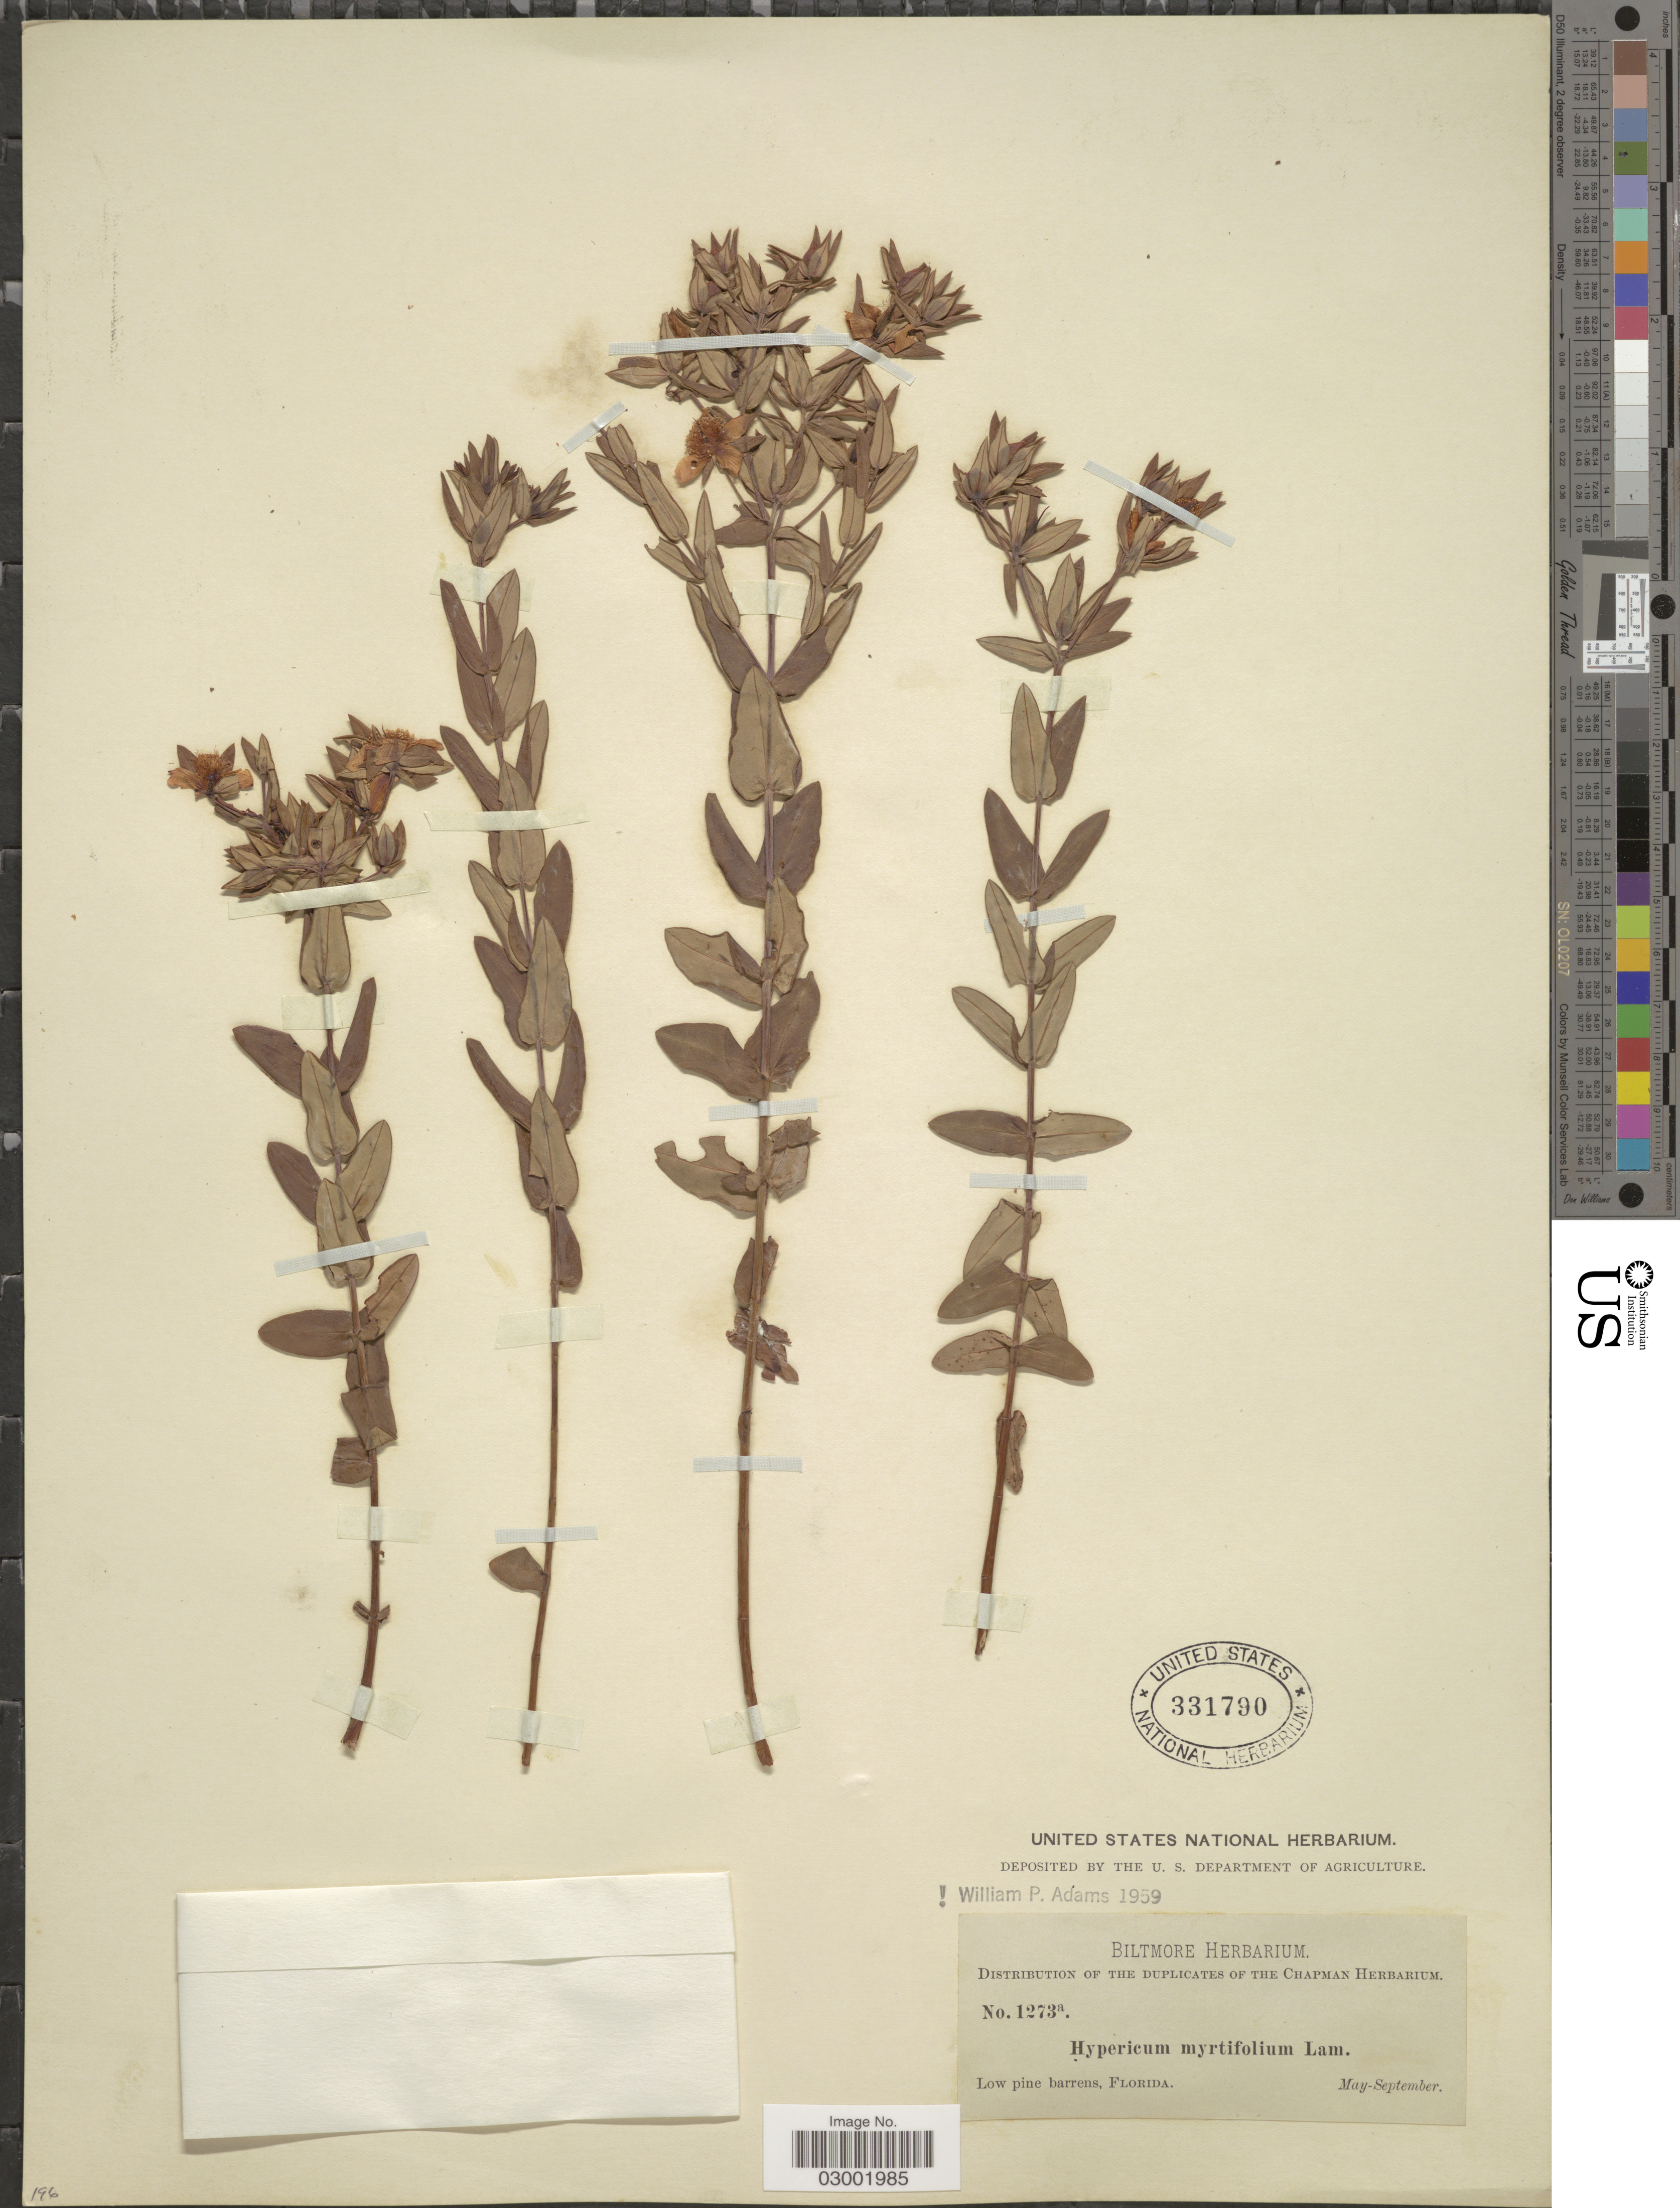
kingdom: Plantae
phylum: Tracheophyta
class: Magnoliopsida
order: Malpighiales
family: Hypericaceae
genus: Hypericum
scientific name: Hypericum myrtifolium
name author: Lam.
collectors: ex herb. Biltmore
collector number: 1273a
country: United States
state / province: Florida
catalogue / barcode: US 331790